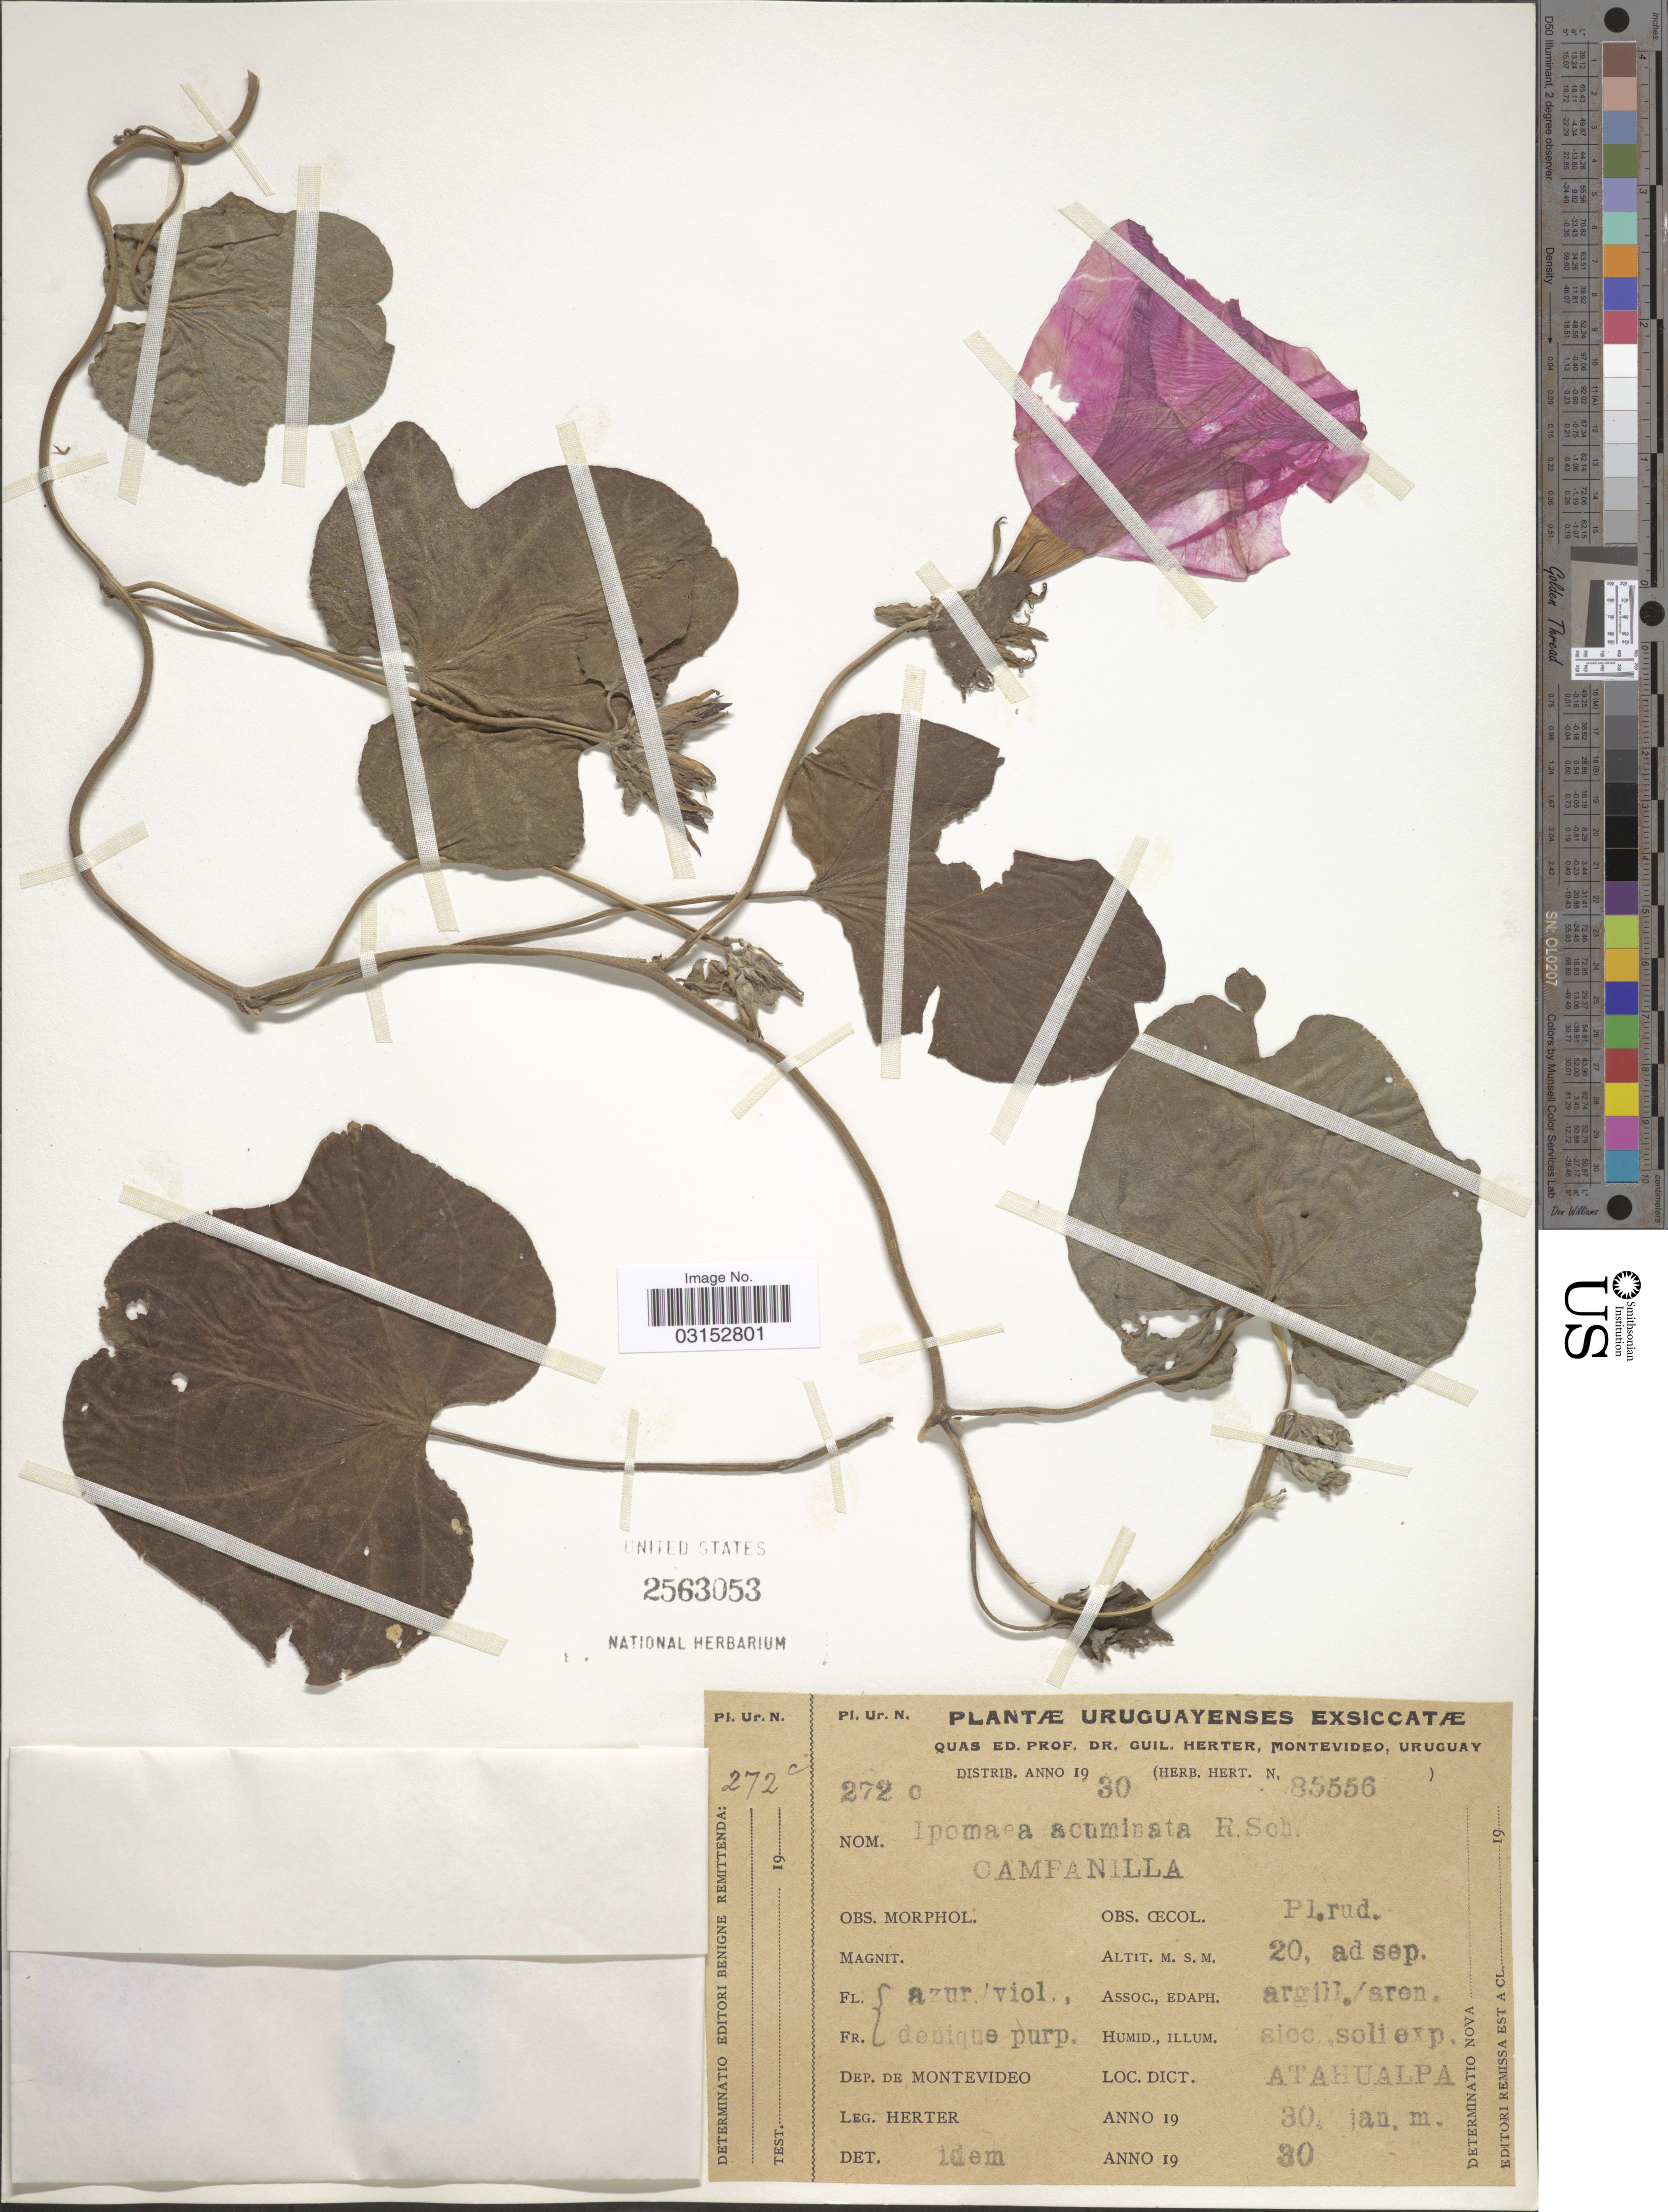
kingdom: Plantae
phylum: Tracheophyta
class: Magnoliopsida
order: Solanales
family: Convolvulaceae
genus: Ipomoea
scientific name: Ipomoea indica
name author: (Burm.) Merr.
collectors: G. Herter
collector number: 272c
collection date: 1930-01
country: Uruguay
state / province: Montevideo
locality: Dep. de Montevideo. Atahualpa.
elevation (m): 20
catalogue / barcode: US 2563053